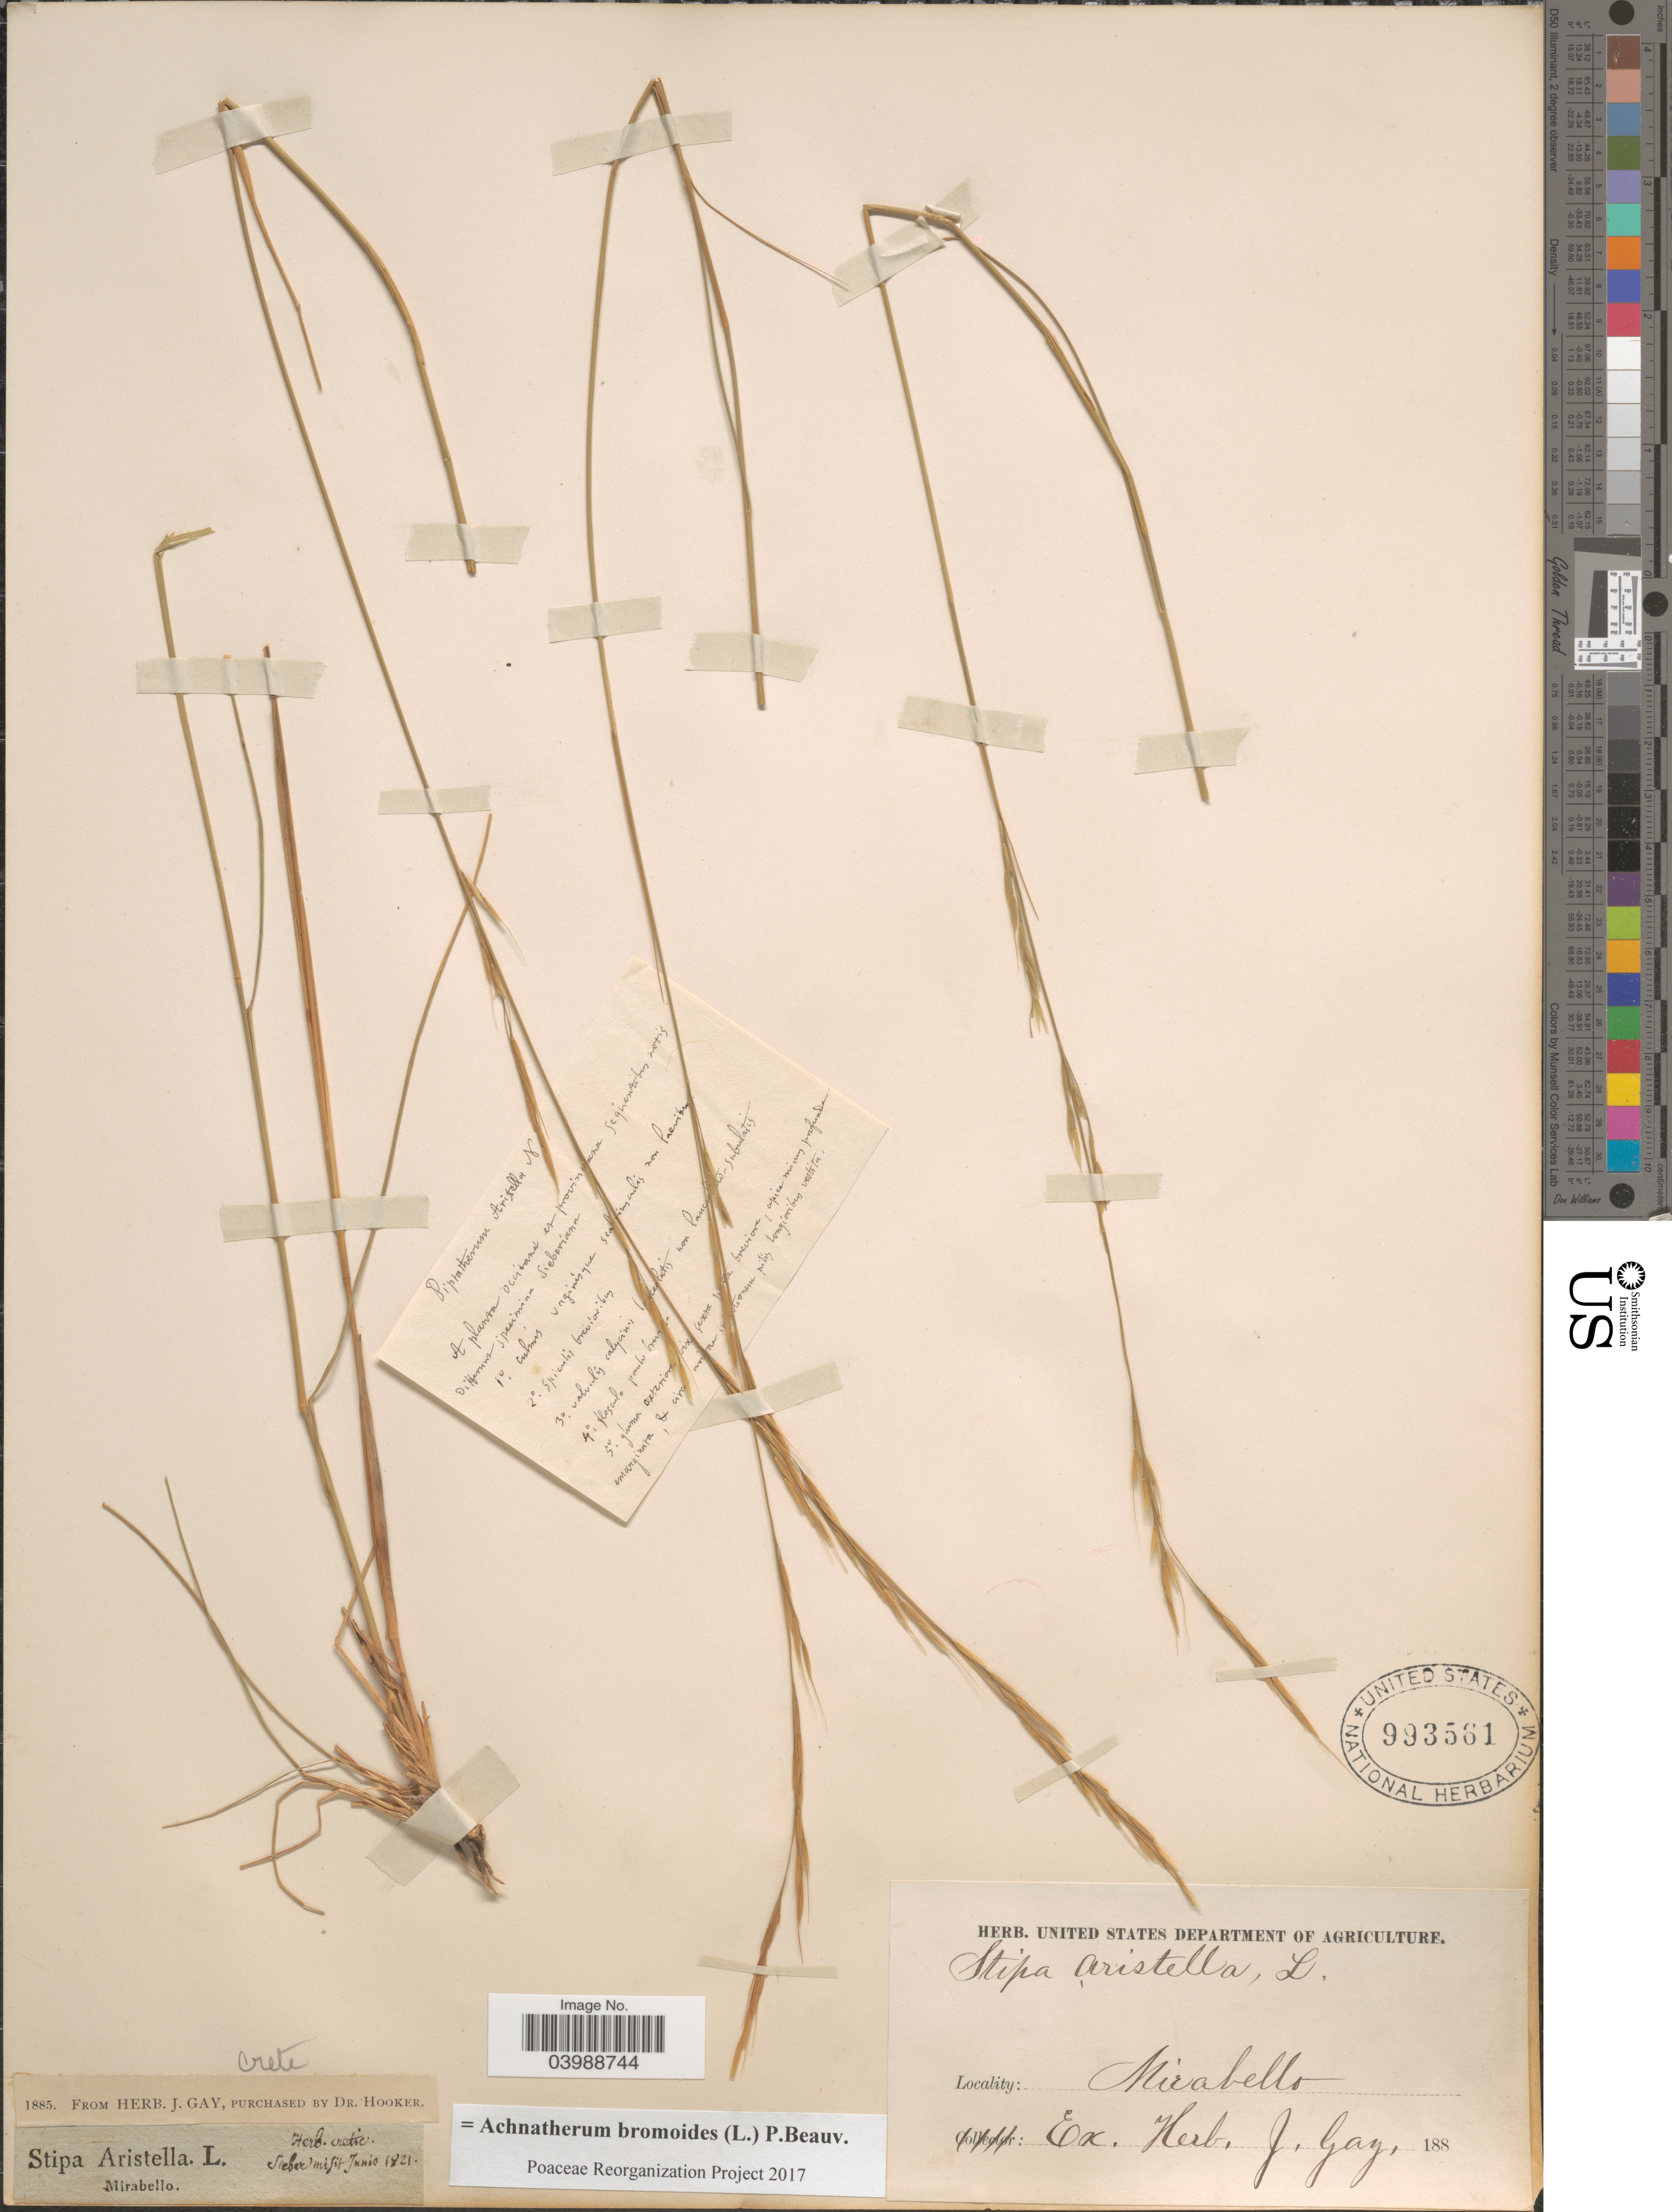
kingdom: Plantae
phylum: Tracheophyta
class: Liliopsida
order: Poales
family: Poaceae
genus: Achnatherum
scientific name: Achnatherum bromoides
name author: (L.) P. Beauv.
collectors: ex herb. J. Gay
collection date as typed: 188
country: Greece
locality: Mirabello.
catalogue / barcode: US 993561